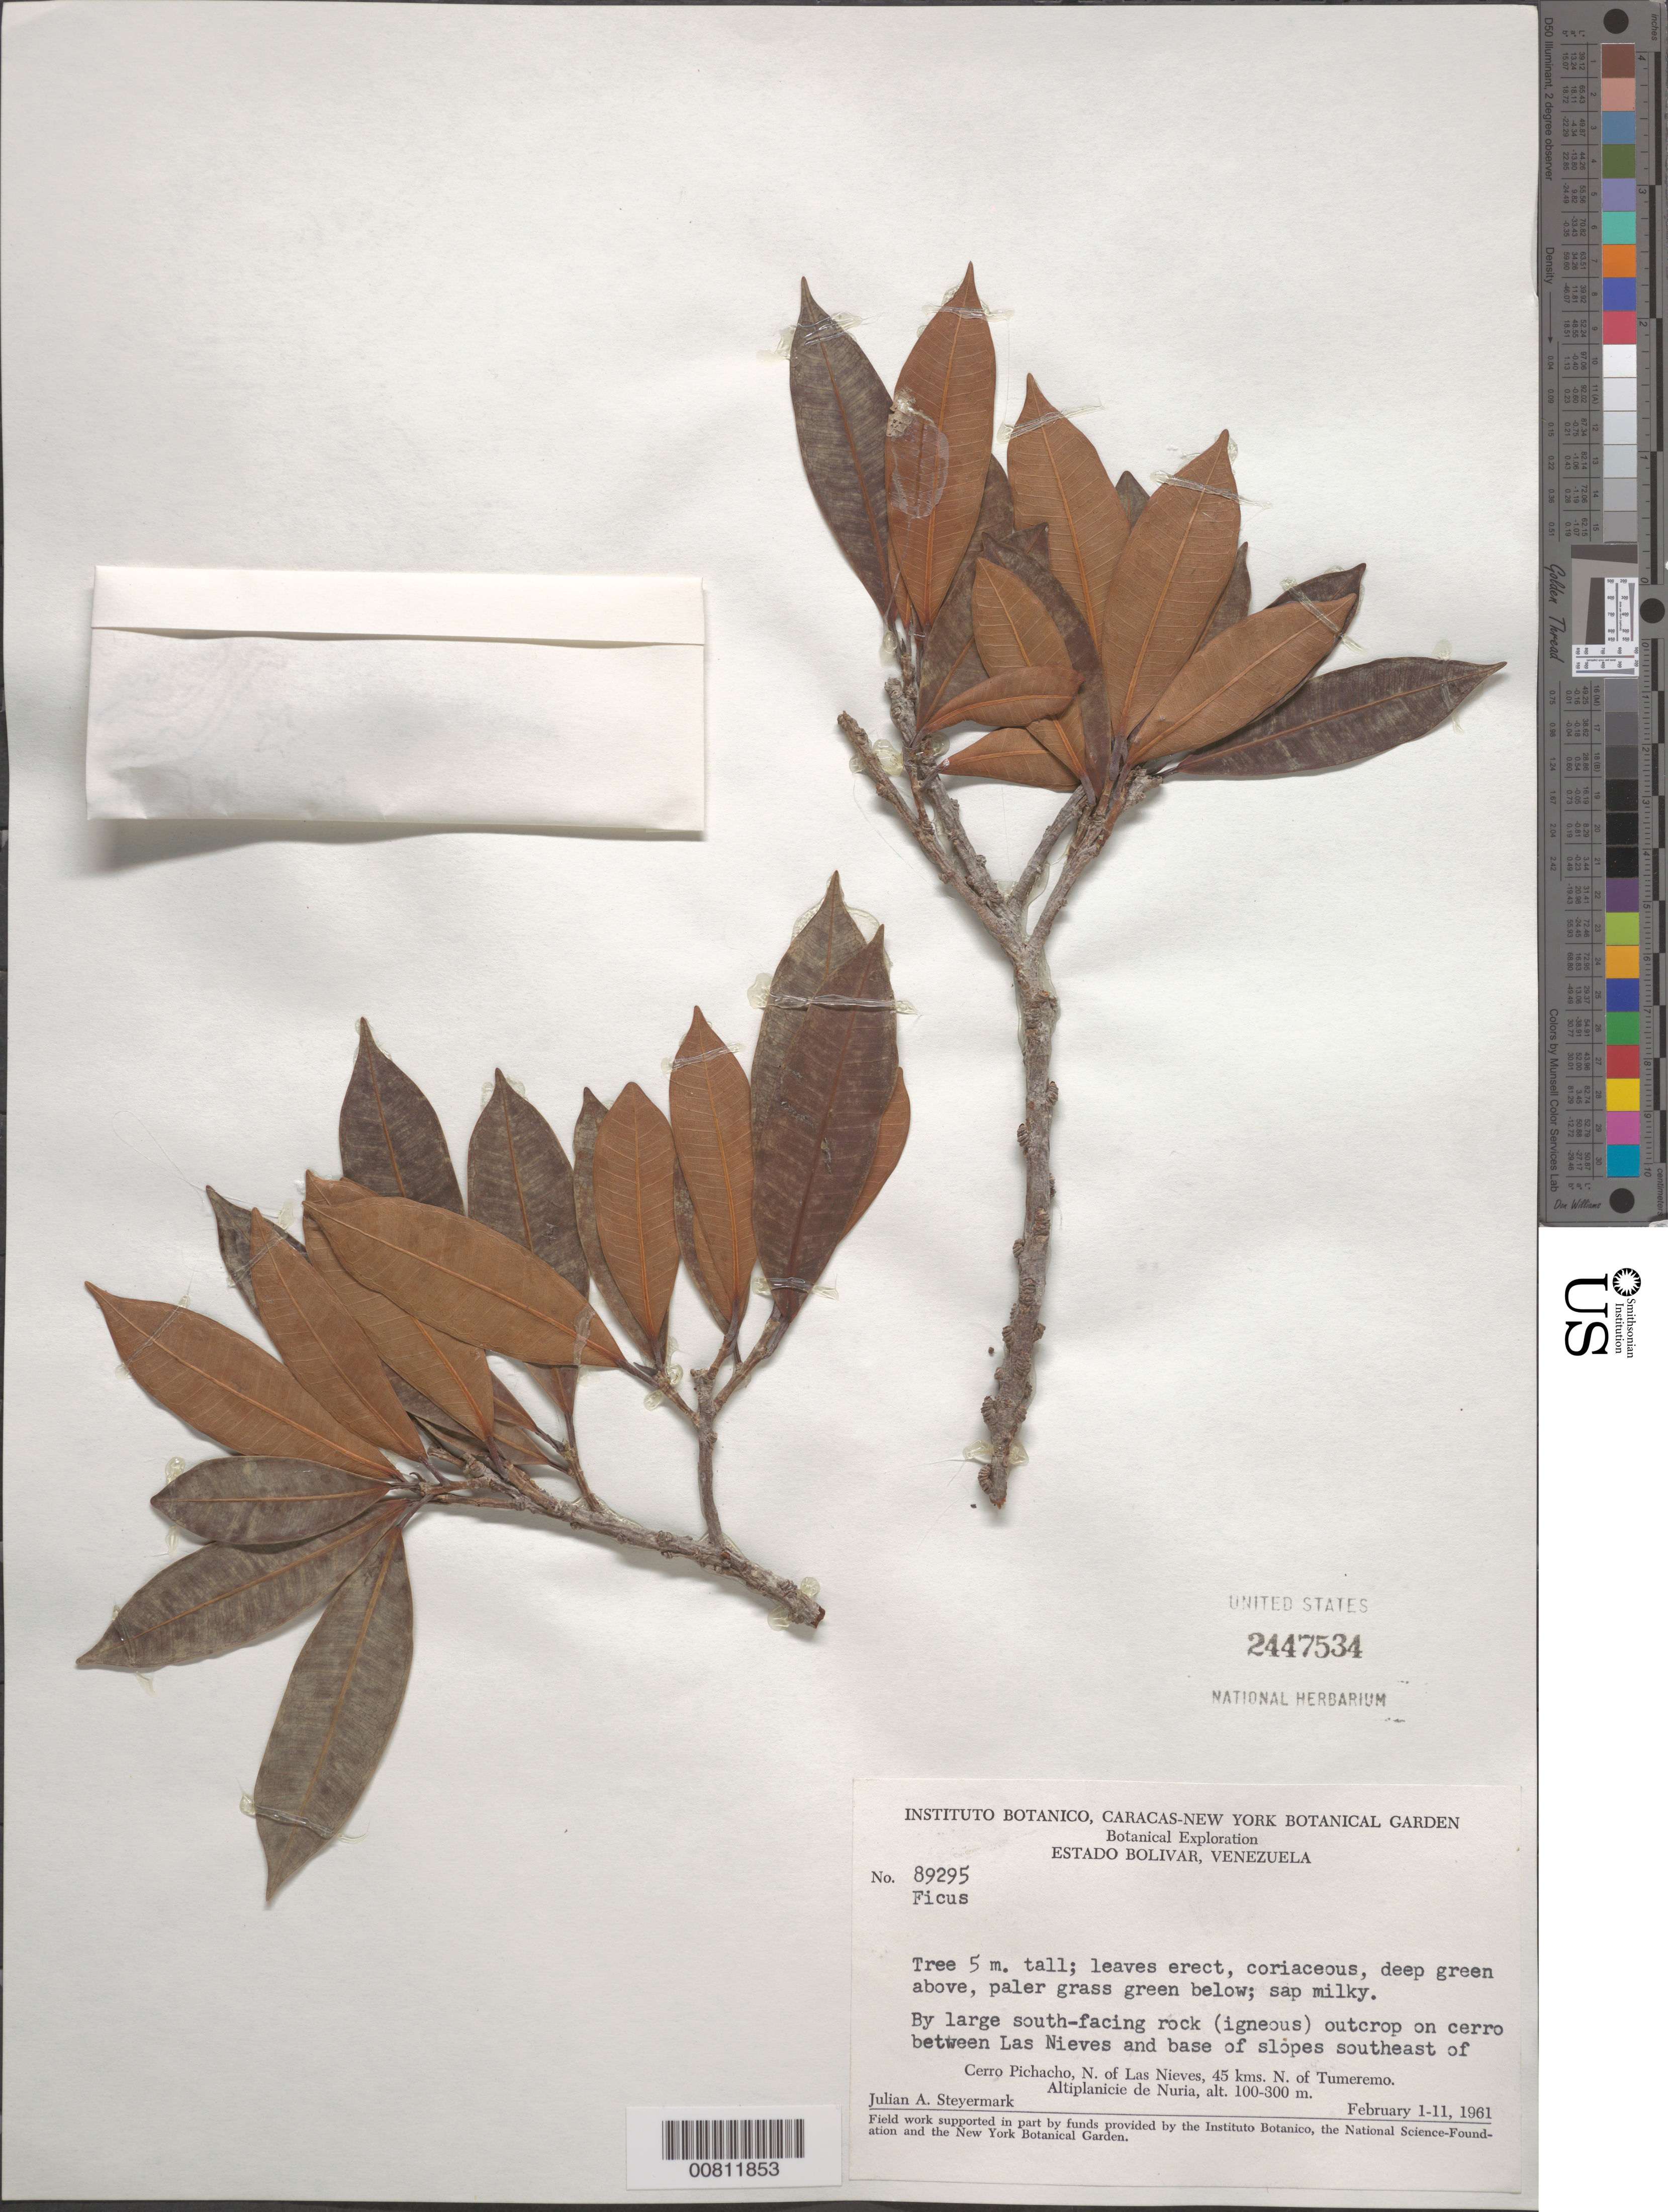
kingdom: Plantae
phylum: Tracheophyta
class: Magnoliopsida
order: Rosales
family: Moraceae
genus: Ficus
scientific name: Ficus mathewsii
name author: (Miq.) Miq.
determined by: Mitidieri, Nicole, (WIS), University of Wisconsin - Madison (UNITED STATES)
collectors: J. Steyermark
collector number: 89295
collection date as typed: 1-Feb-61 to 11-Feb-61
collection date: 1961-02-01/1961-02-11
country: Venezuela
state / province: Bolívar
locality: Cerro El Picacho, N of Las Nieves, 45 km N of Tumeremo; between Las Nieves and base of slopes SE of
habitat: By large S facing rock (igneous) outcrop on cerro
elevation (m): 100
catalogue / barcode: US 2447534